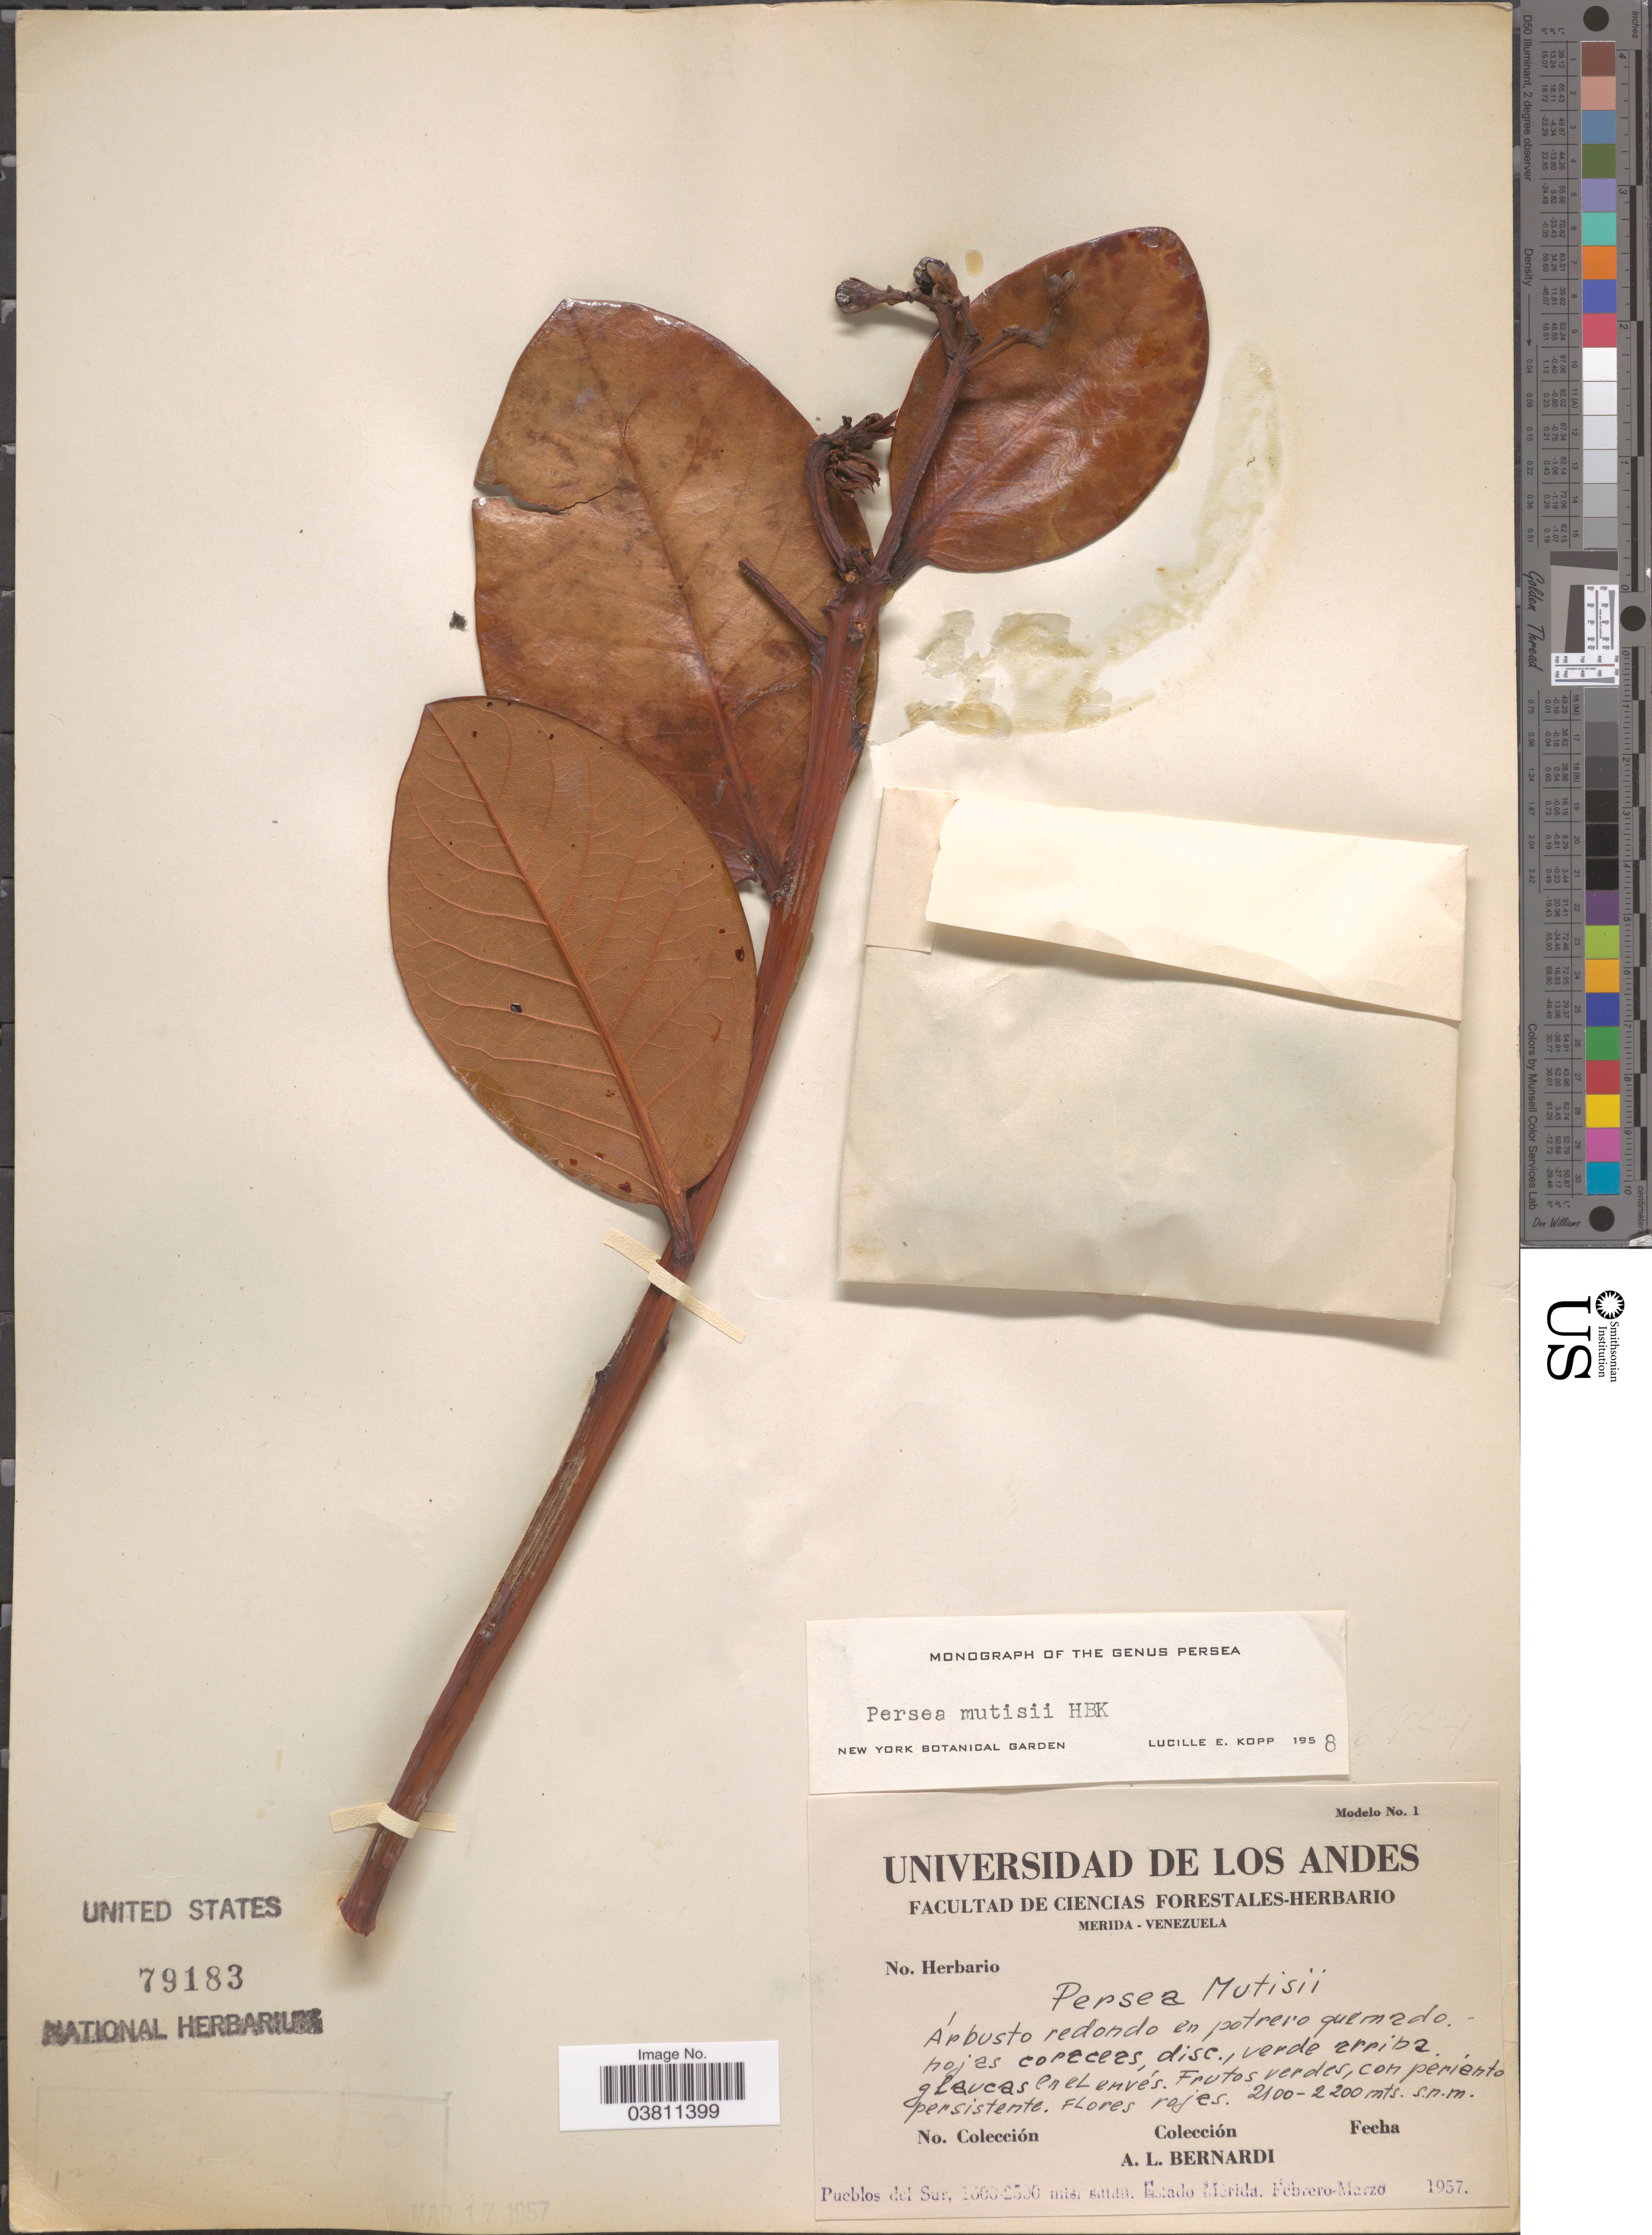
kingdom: Plantae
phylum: Tracheophyta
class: Magnoliopsida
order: Laurales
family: Lauraceae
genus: Persea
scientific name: Persea mutisii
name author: Kunth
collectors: A. L. Bernardi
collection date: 1957-02/1957-03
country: Venezuela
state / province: Merida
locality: Pueblos del Sur, Estado Mérida.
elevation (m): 1000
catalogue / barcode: US 79183